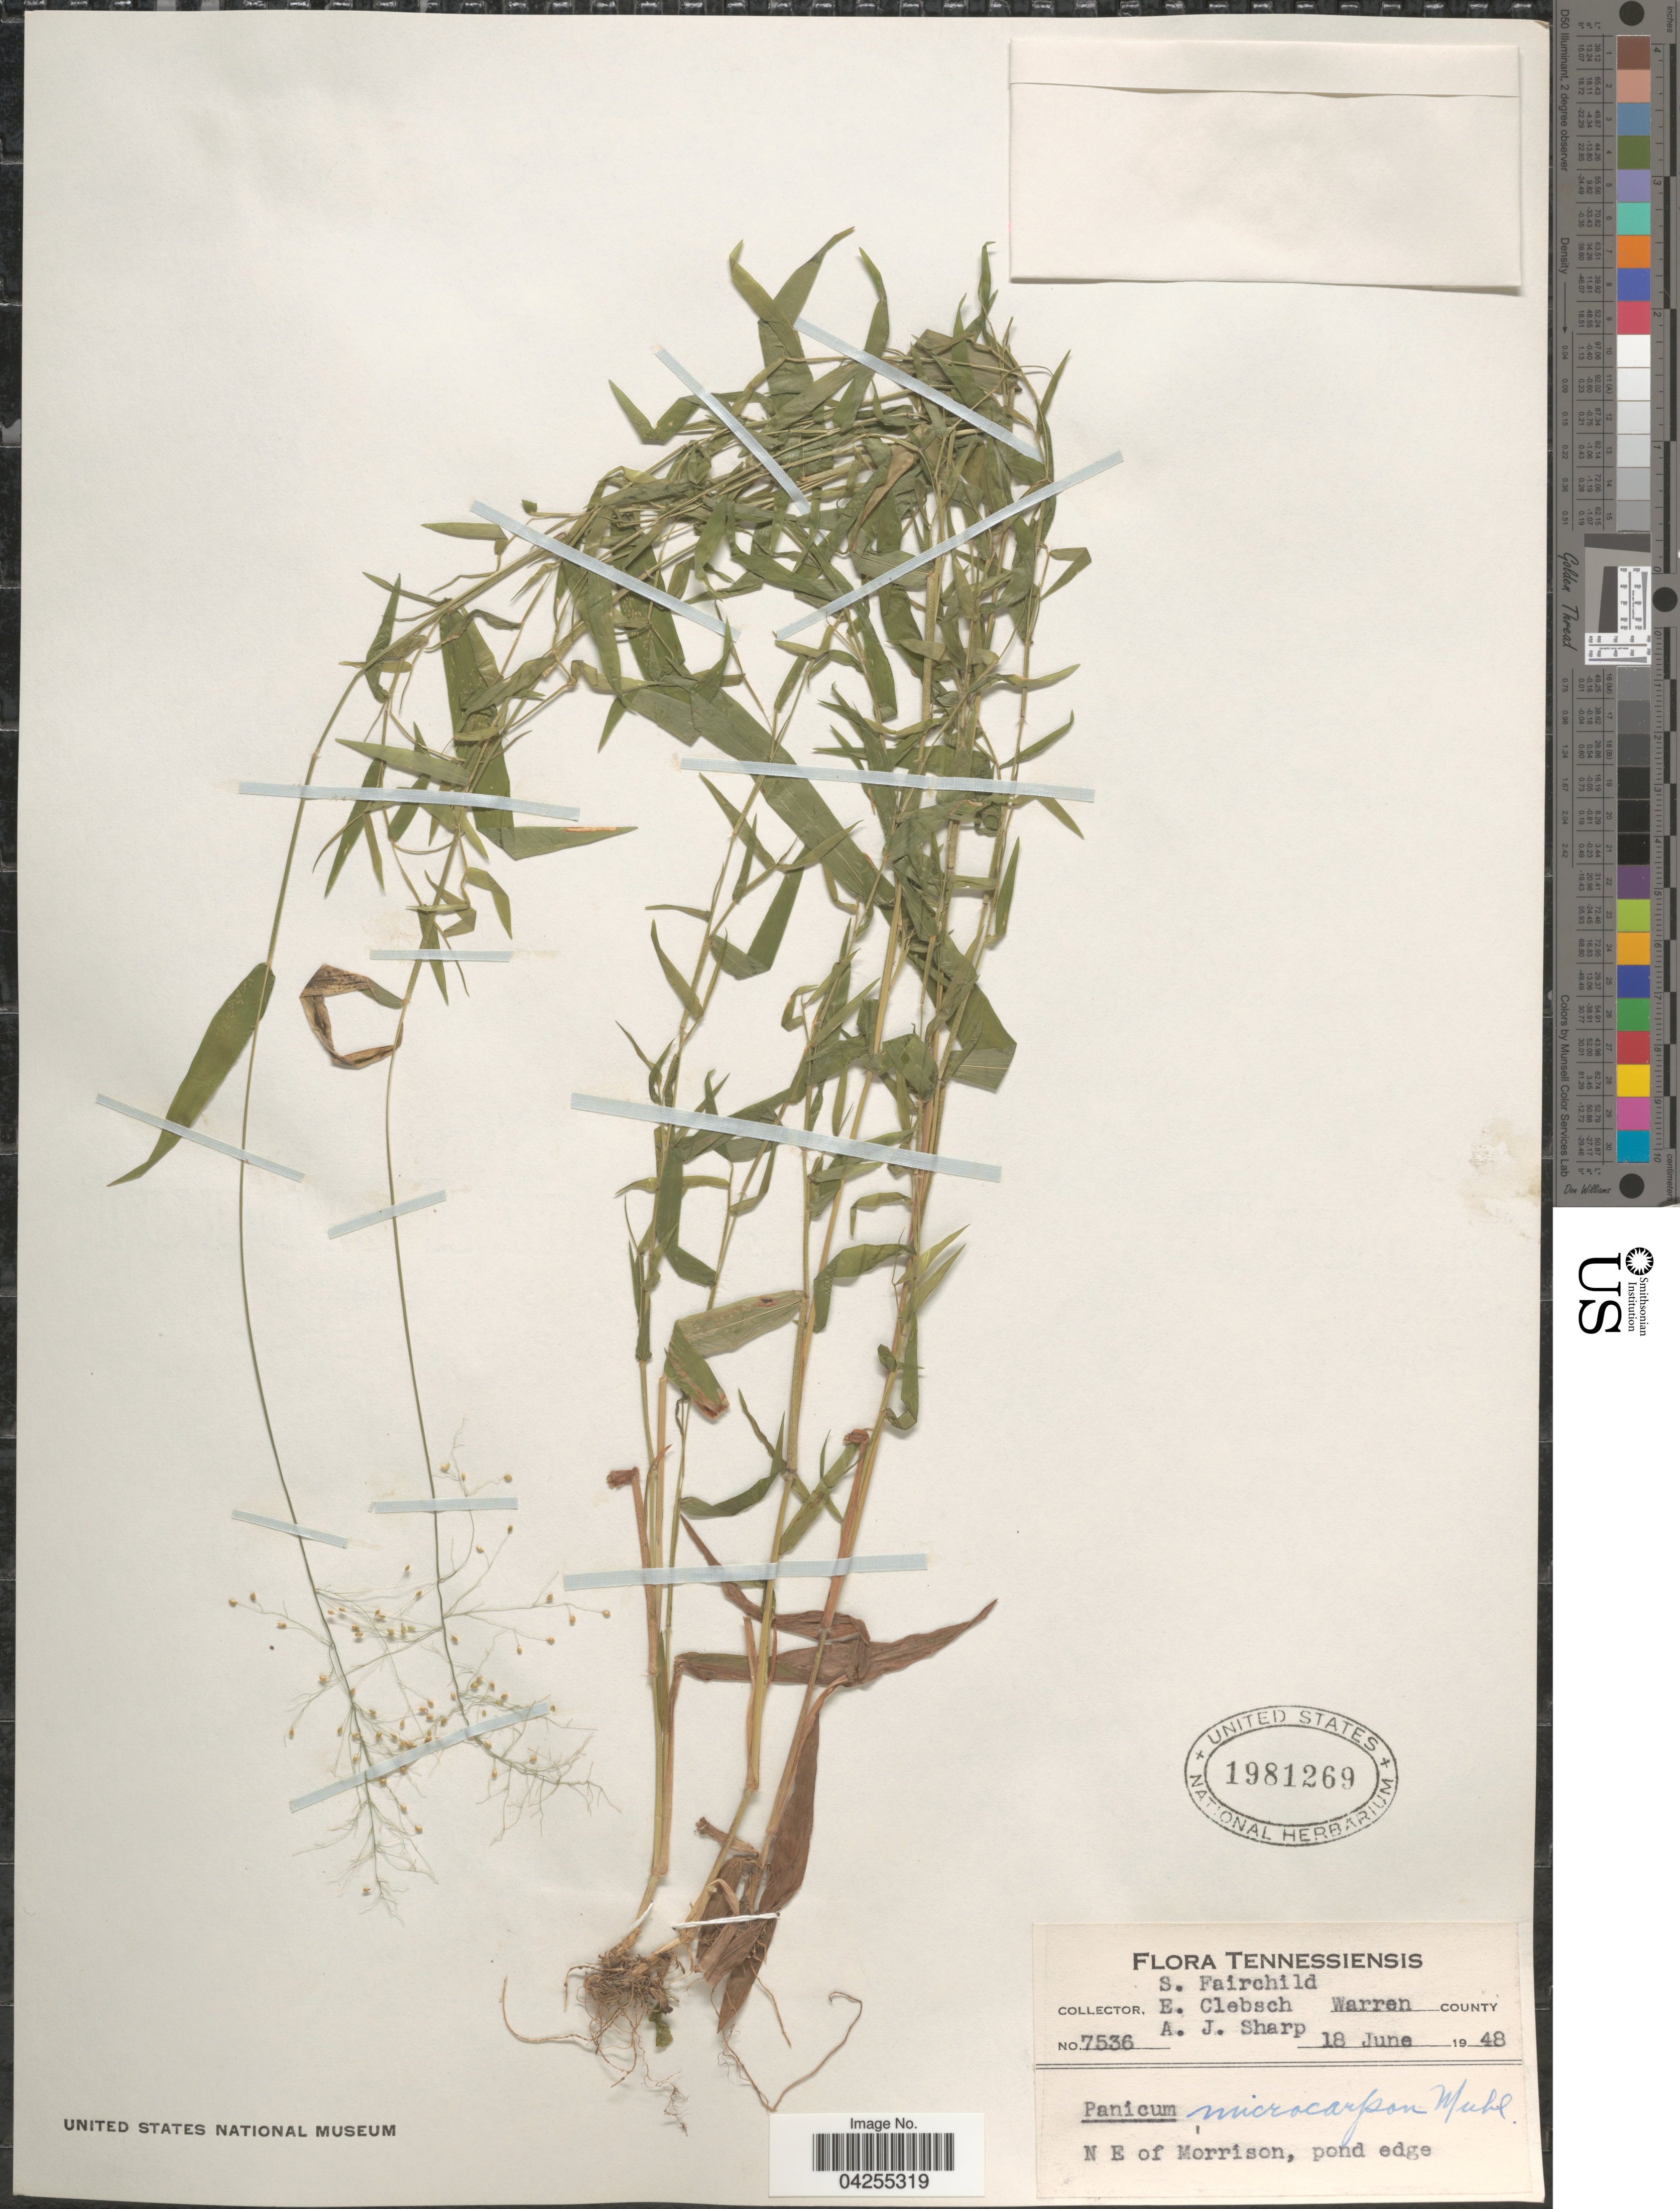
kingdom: Plantae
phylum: Tracheophyta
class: Liliopsida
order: Poales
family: Poaceae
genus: Dichanthelium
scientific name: Dichanthelium dichotomum var. dichotomum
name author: (L.) Gould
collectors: S. Fairchild, E. Clebsch & A. J. Sharp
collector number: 7536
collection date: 1948-06-18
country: United States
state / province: Tennessee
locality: Warren County. N E of Morrison, pond edge.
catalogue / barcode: US 1981269